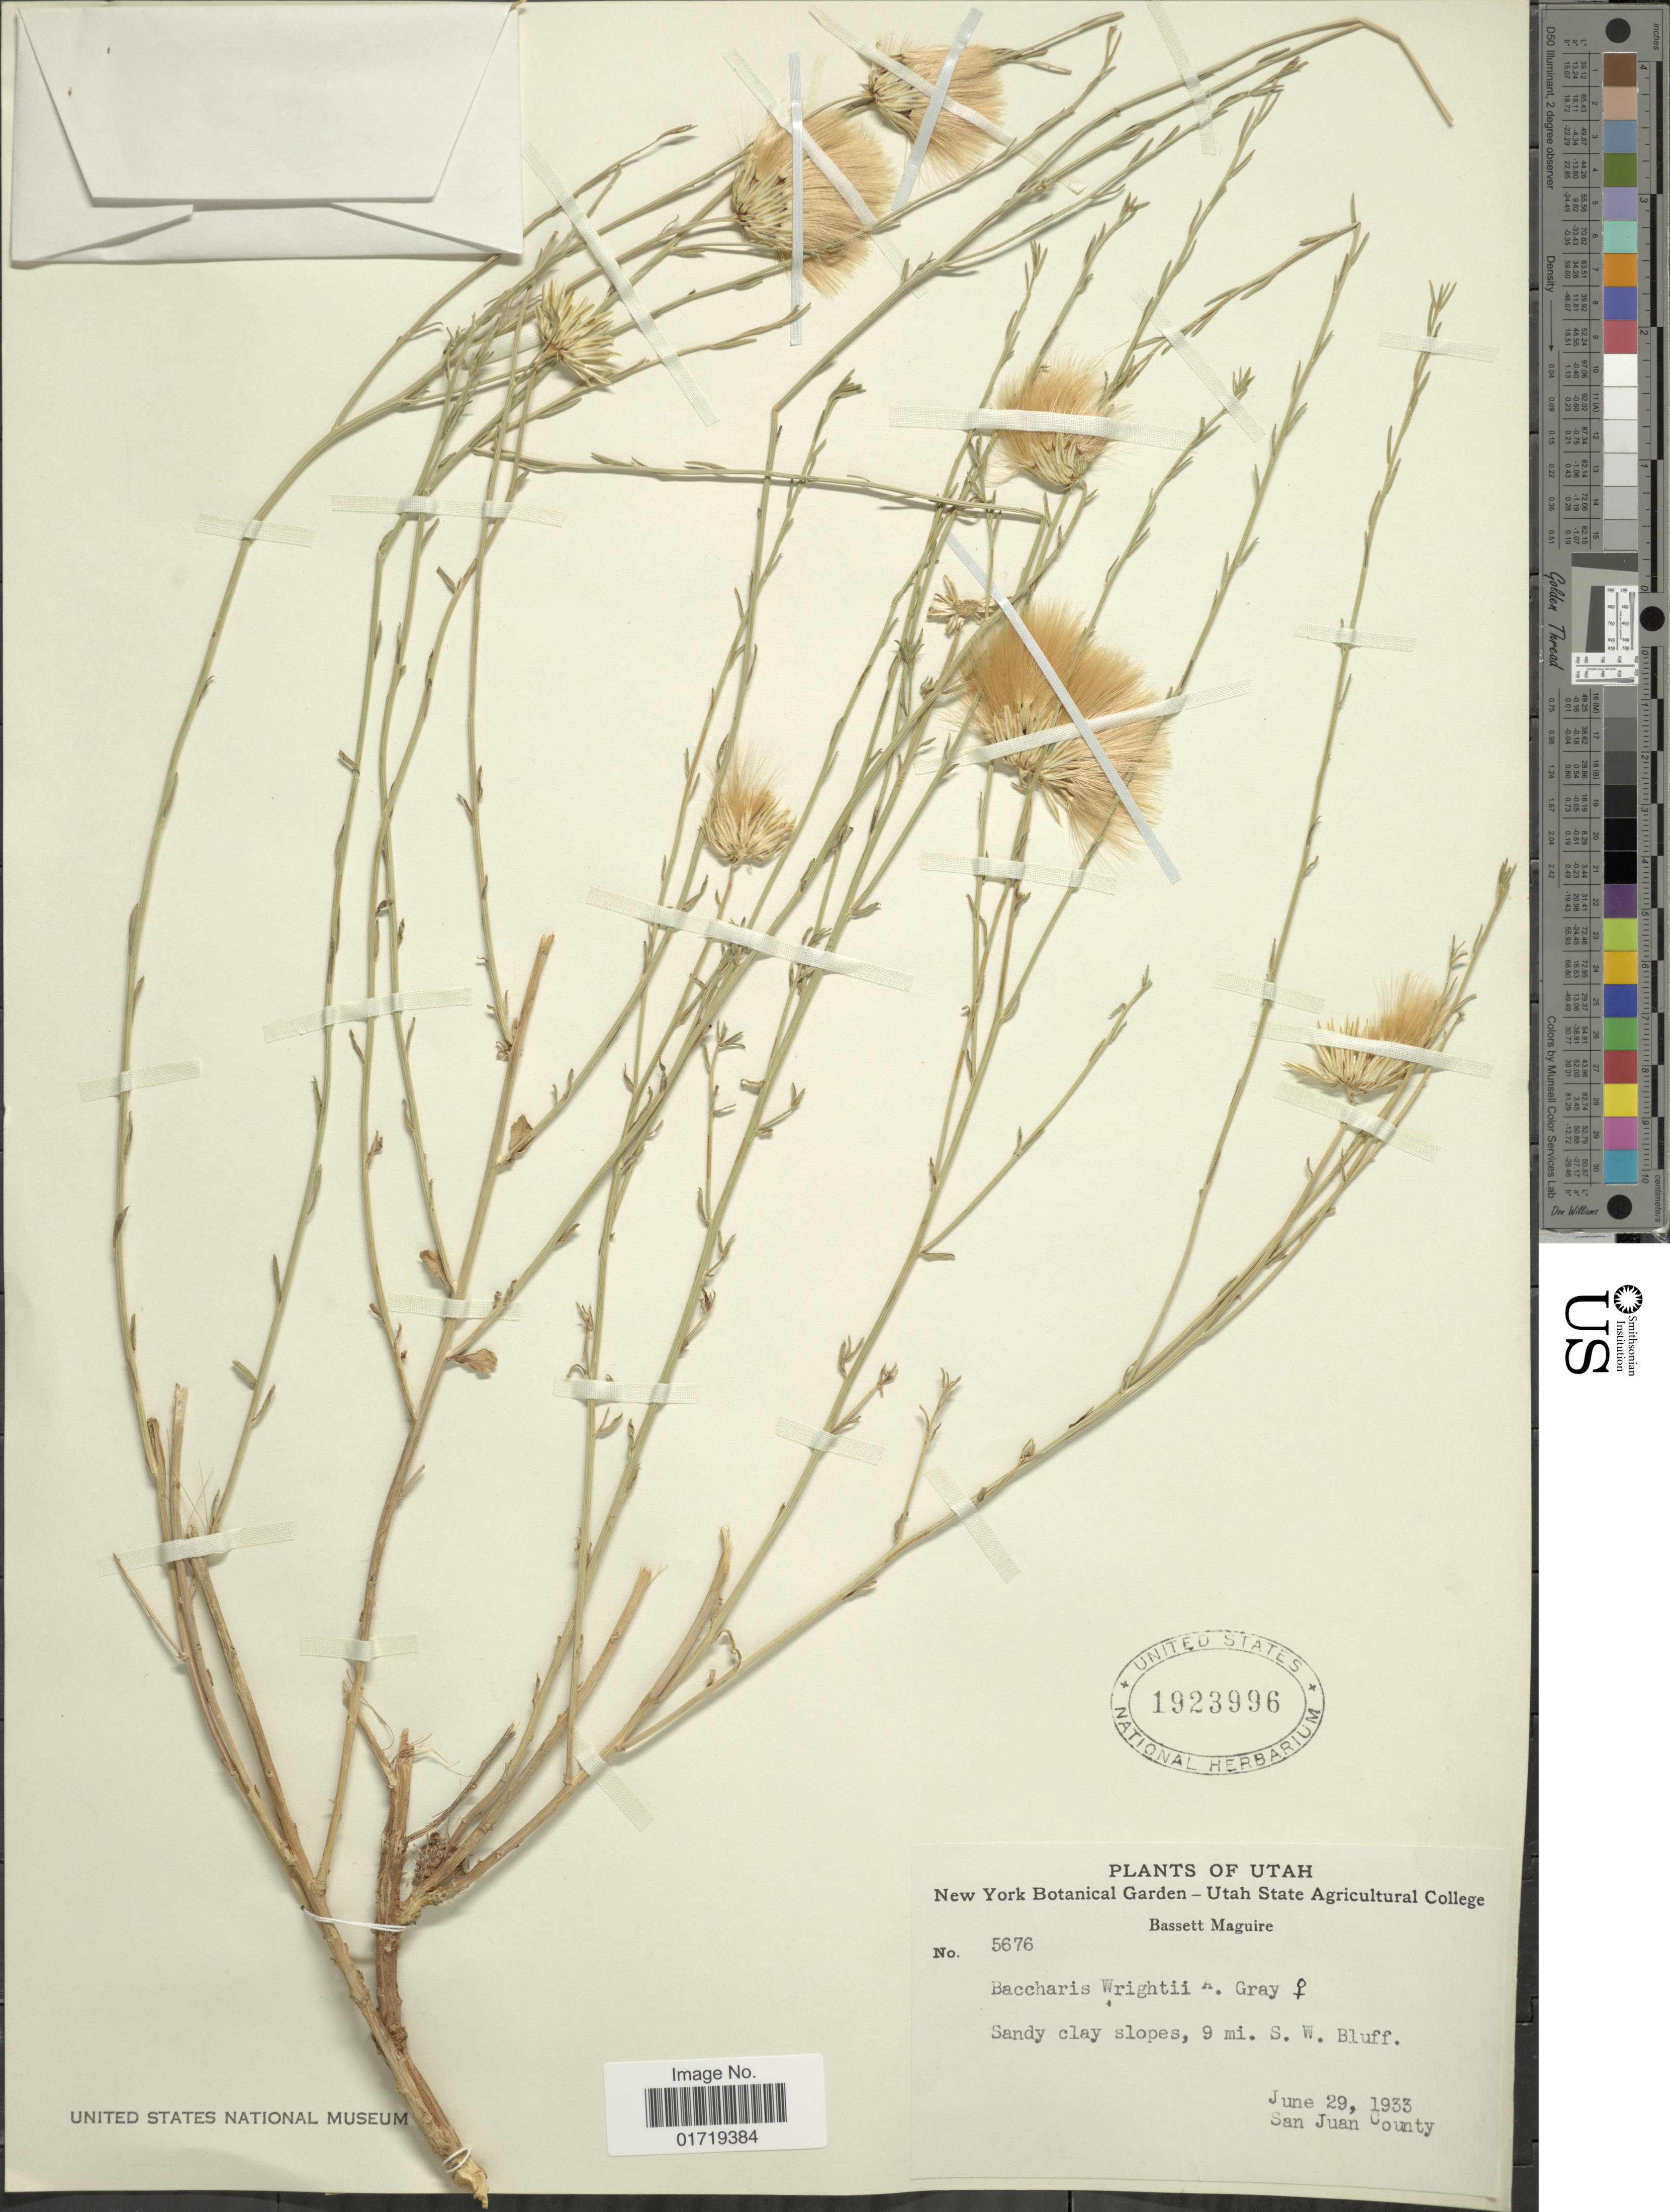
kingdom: Plantae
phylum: Tracheophyta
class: Magnoliopsida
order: Asterales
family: Asteraceae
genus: Baccharis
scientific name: Baccharis wrightii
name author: A. Gray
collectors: B. Maguire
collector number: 5676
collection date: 1933-06-29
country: United States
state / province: Utah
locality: Sandy clay slopes, 9 mi. S. W. Bluffs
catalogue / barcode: US 1923996